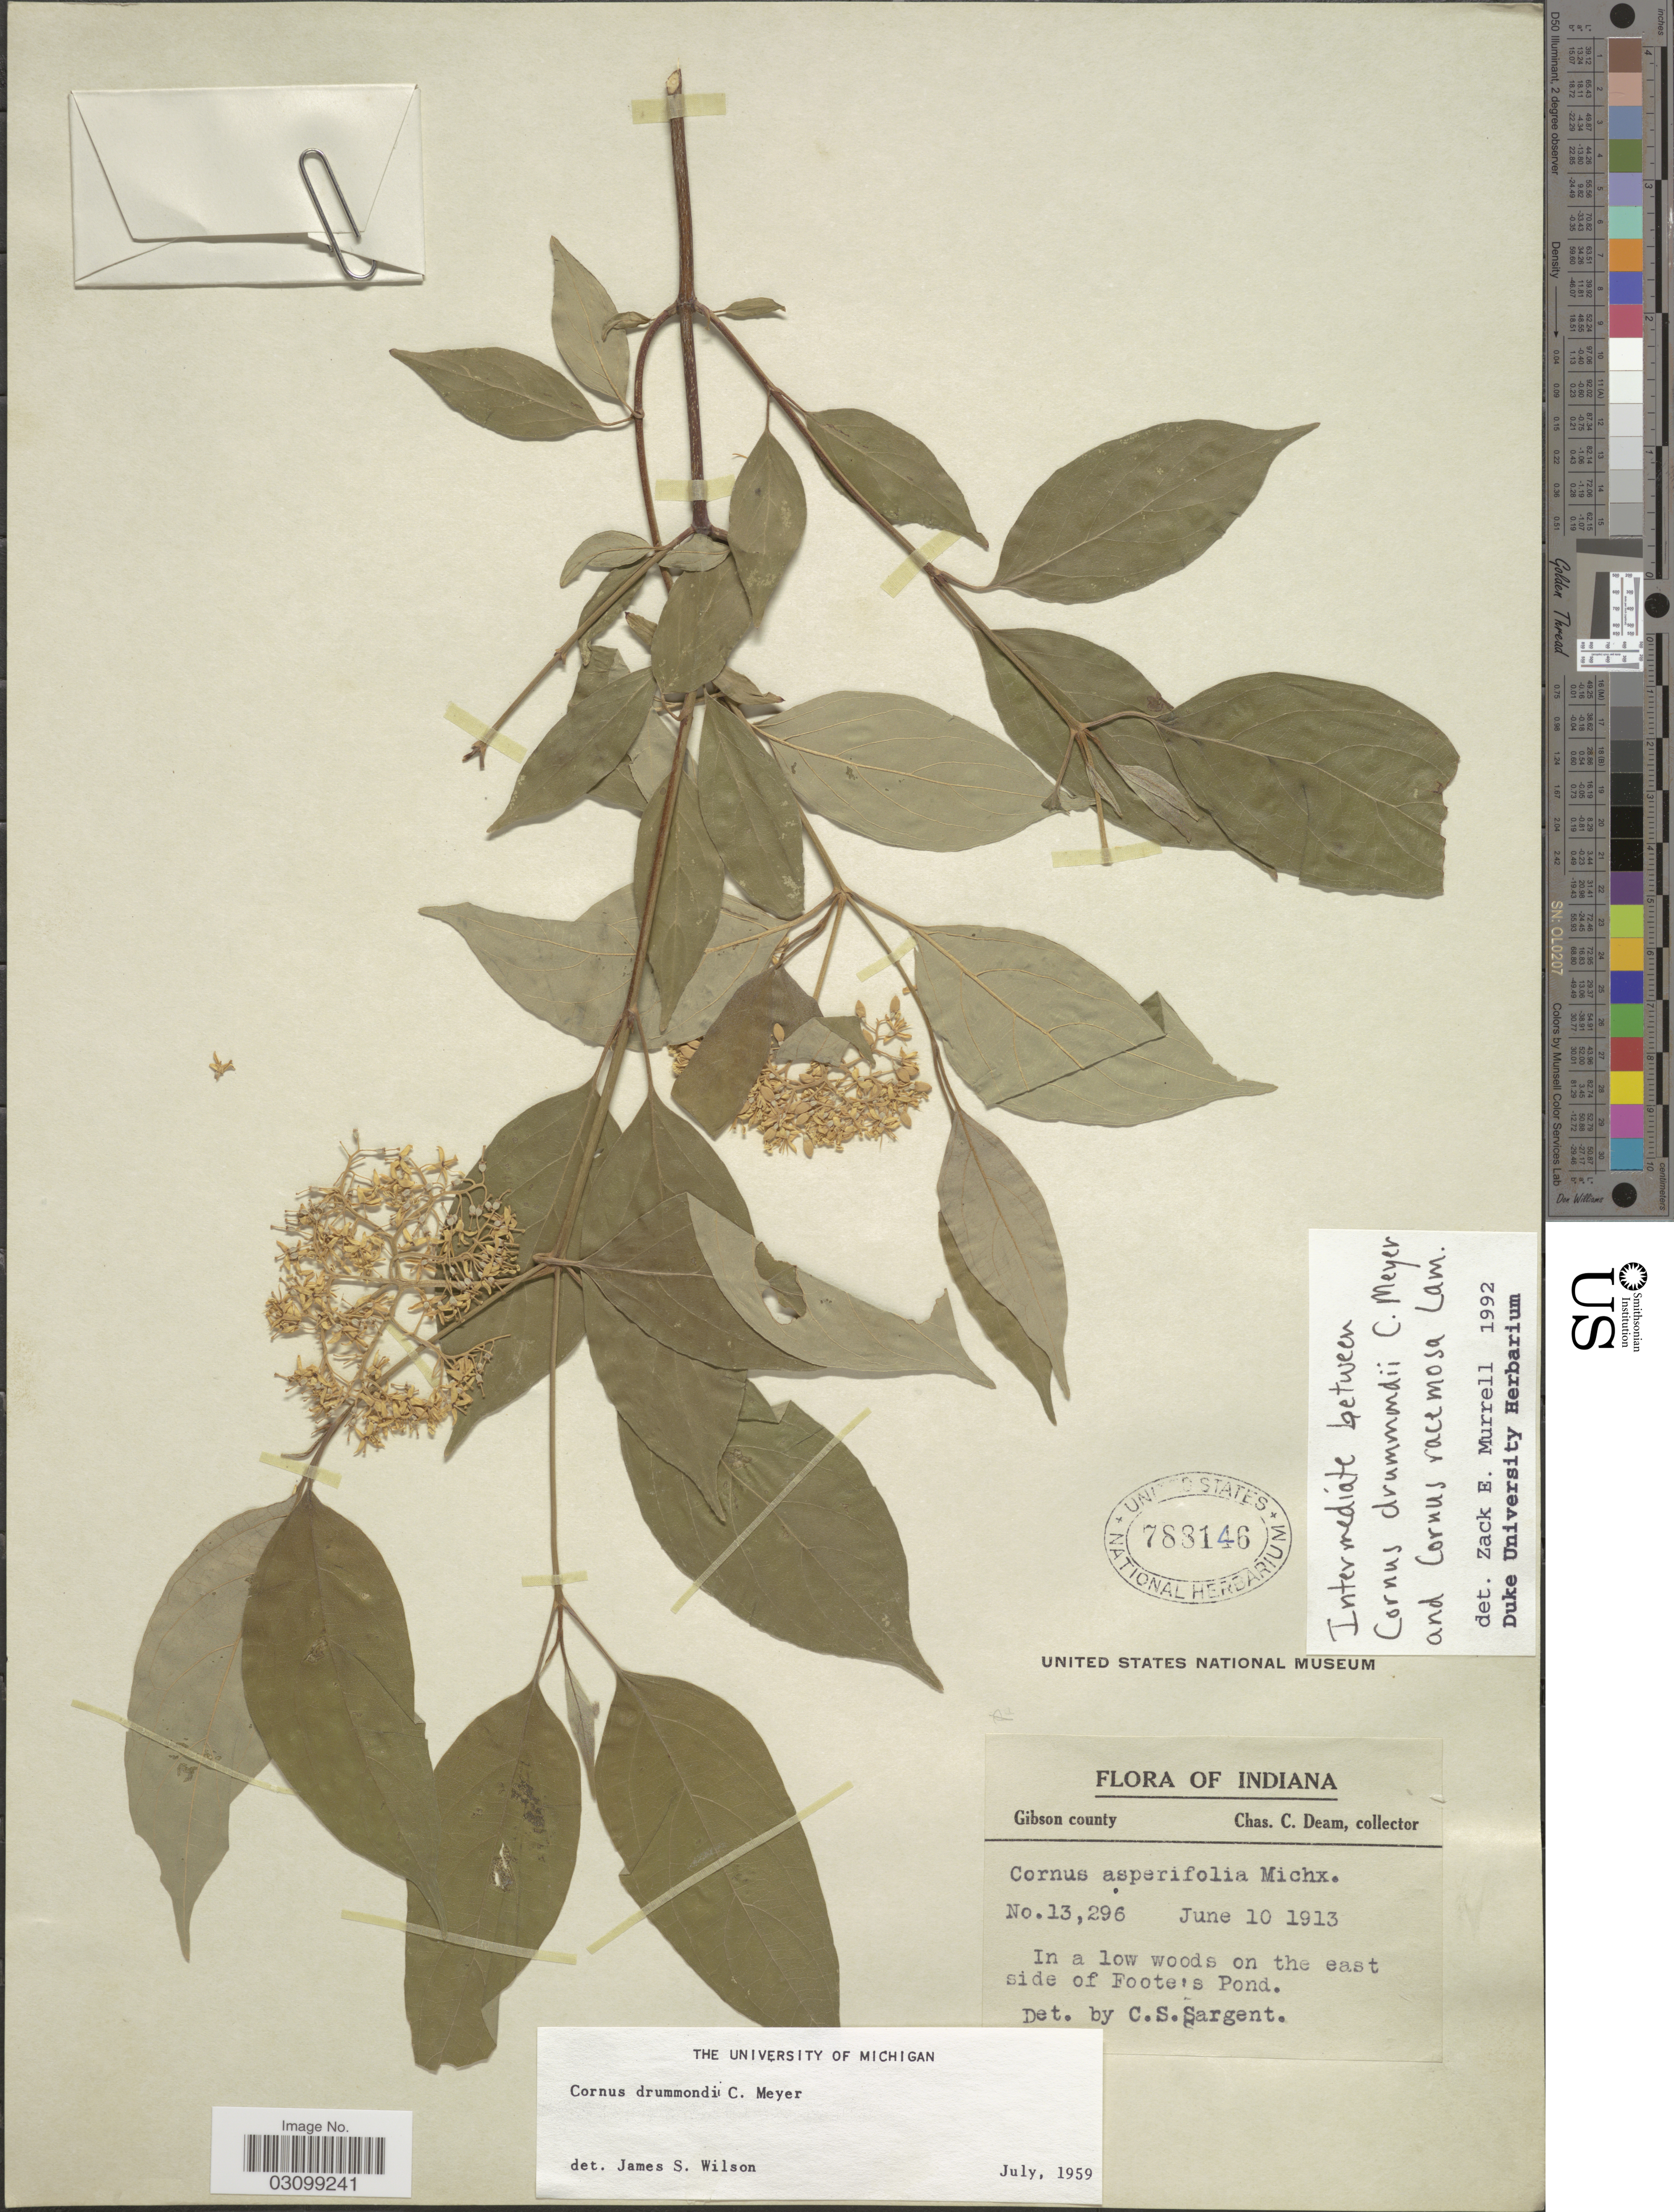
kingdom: Plantae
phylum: Tracheophyta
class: Magnoliopsida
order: Cornales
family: Cornaceae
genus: Cornus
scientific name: Cornus drummondii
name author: C.A. Mey.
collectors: C. C. Deam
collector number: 13296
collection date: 1913-06-10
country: United States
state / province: Indiana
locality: Gibson County. In a low woods on the east side of Foote's Pond.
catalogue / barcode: US 788146